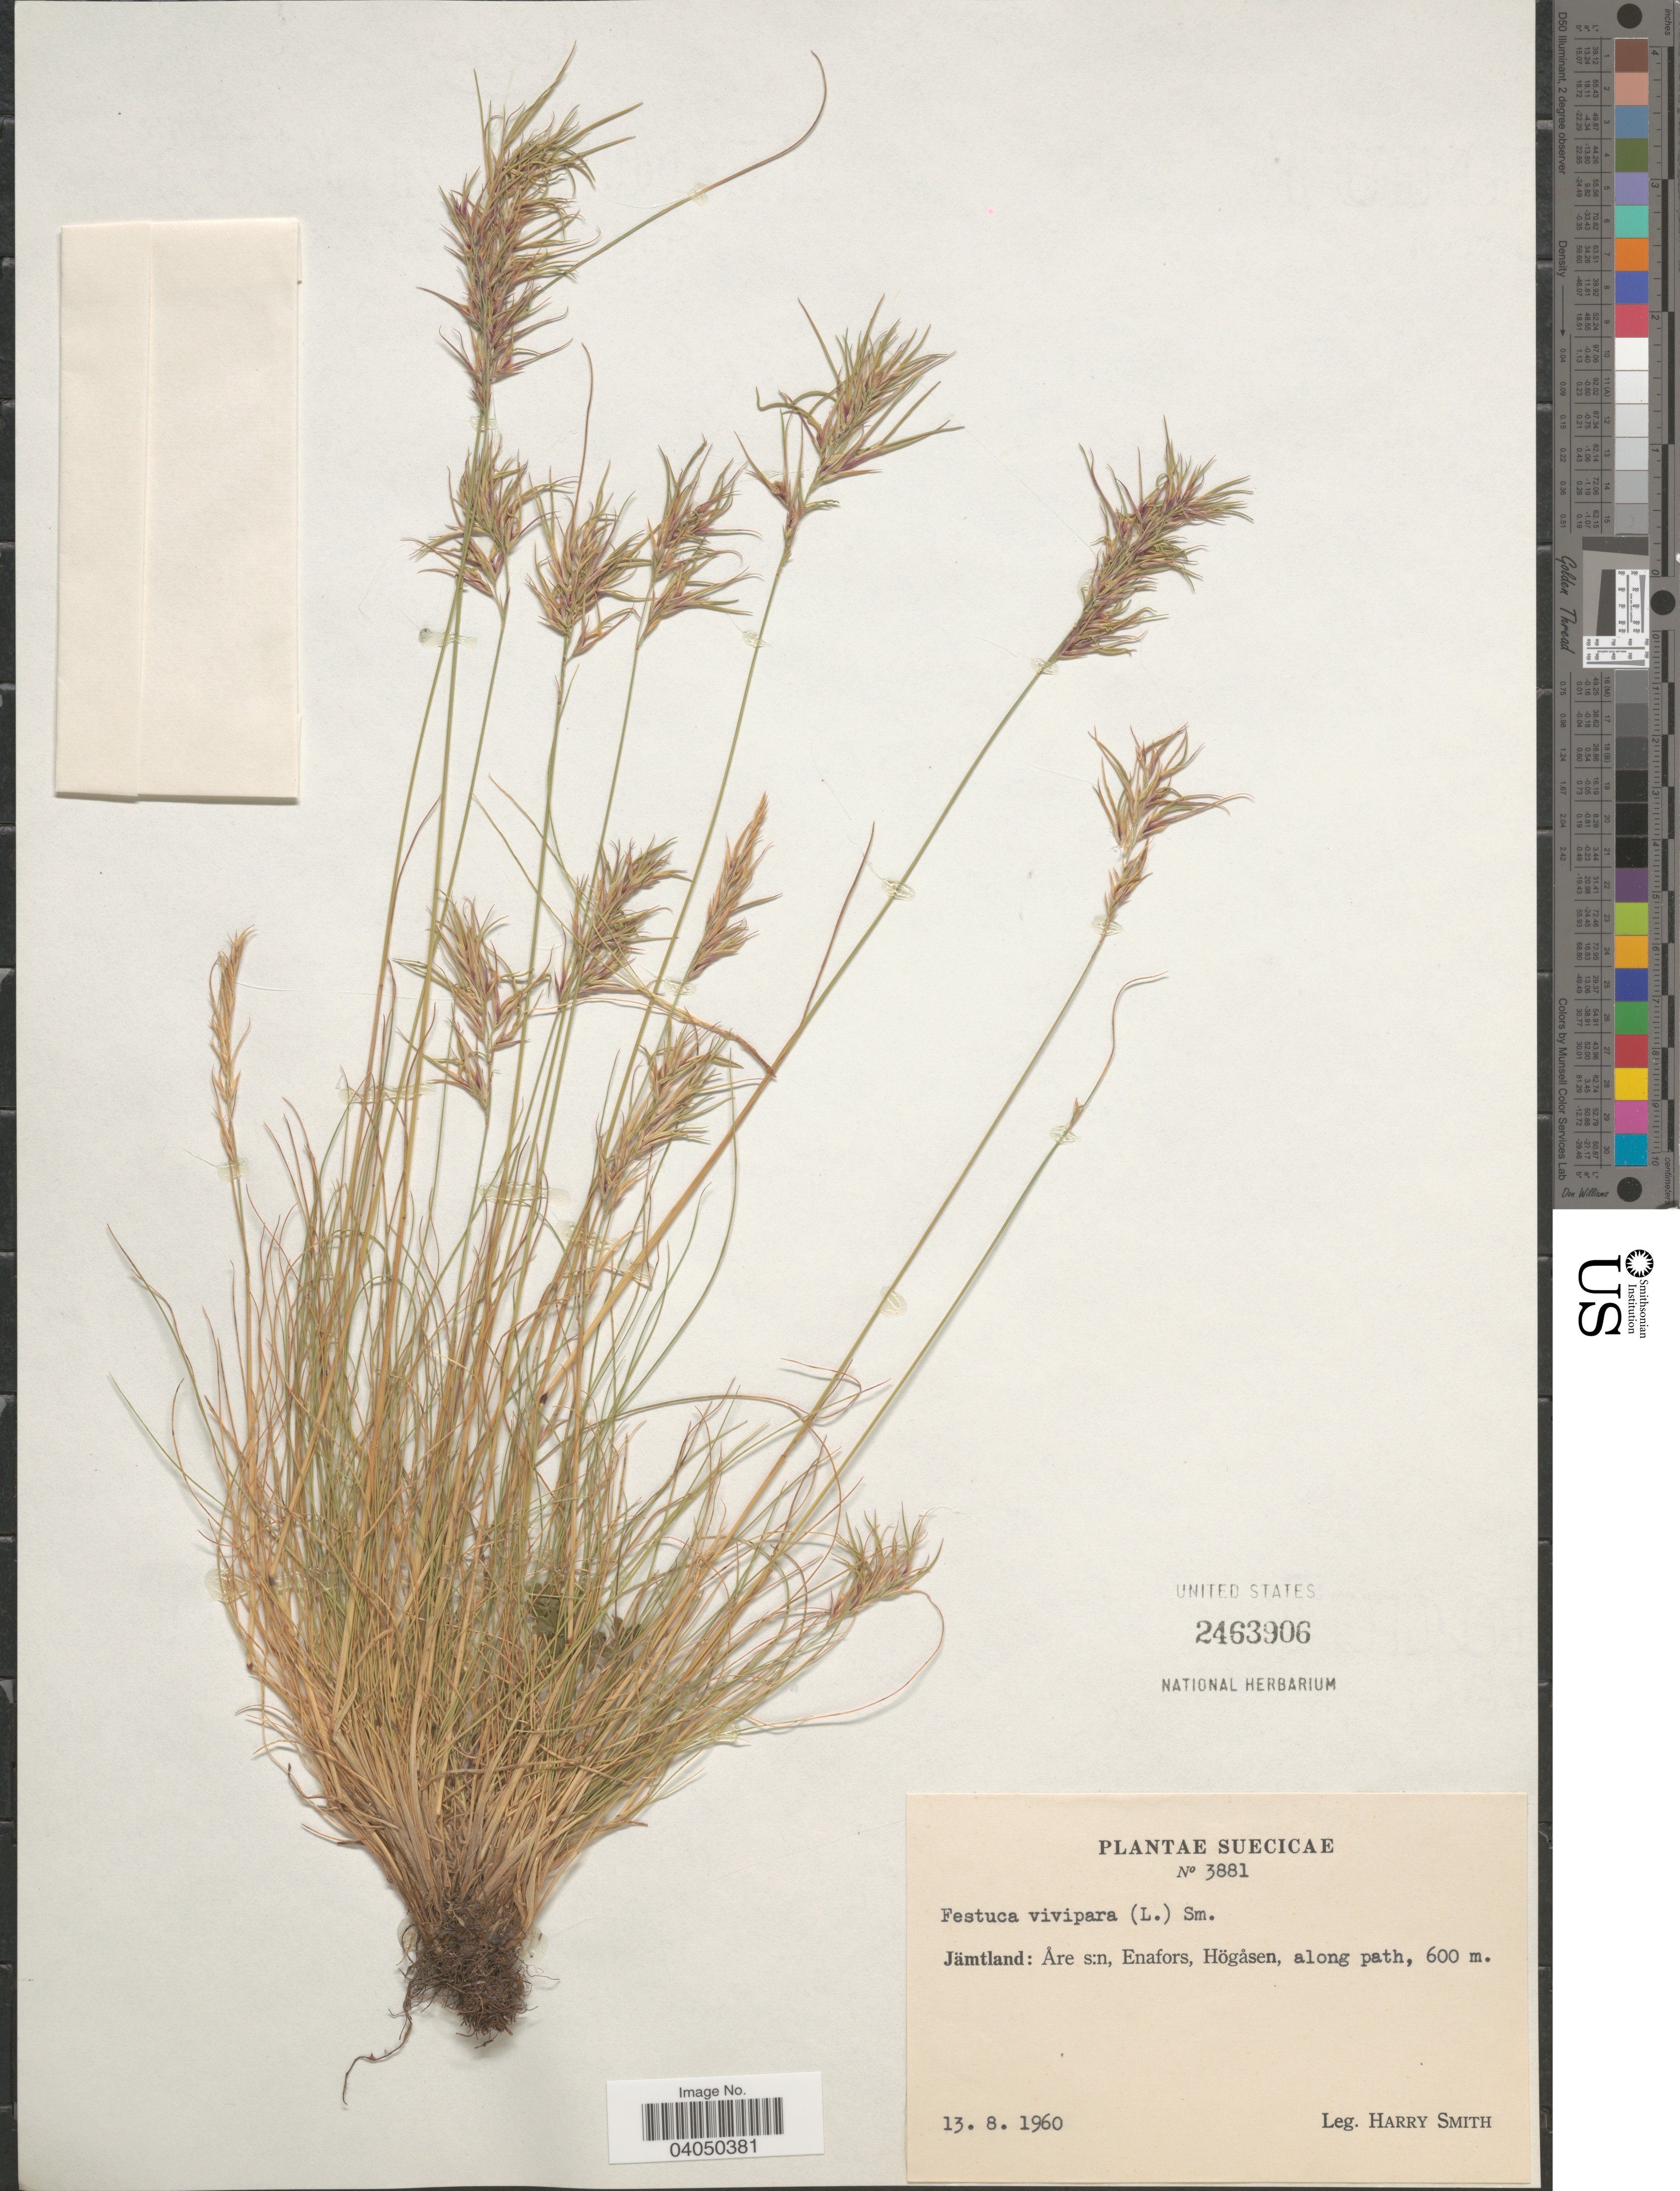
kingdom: Plantae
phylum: Tracheophyta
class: Liliopsida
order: Poales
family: Poaceae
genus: Festuca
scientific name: Festuca vivipara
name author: (L.) Sm.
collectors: H. Smith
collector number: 3881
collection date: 1960-08-13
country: Sweden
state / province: Jämtland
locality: Suecicae. Jämtland: Åre s:n, Enafors, Högåsen, along path.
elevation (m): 600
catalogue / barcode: US 2463906